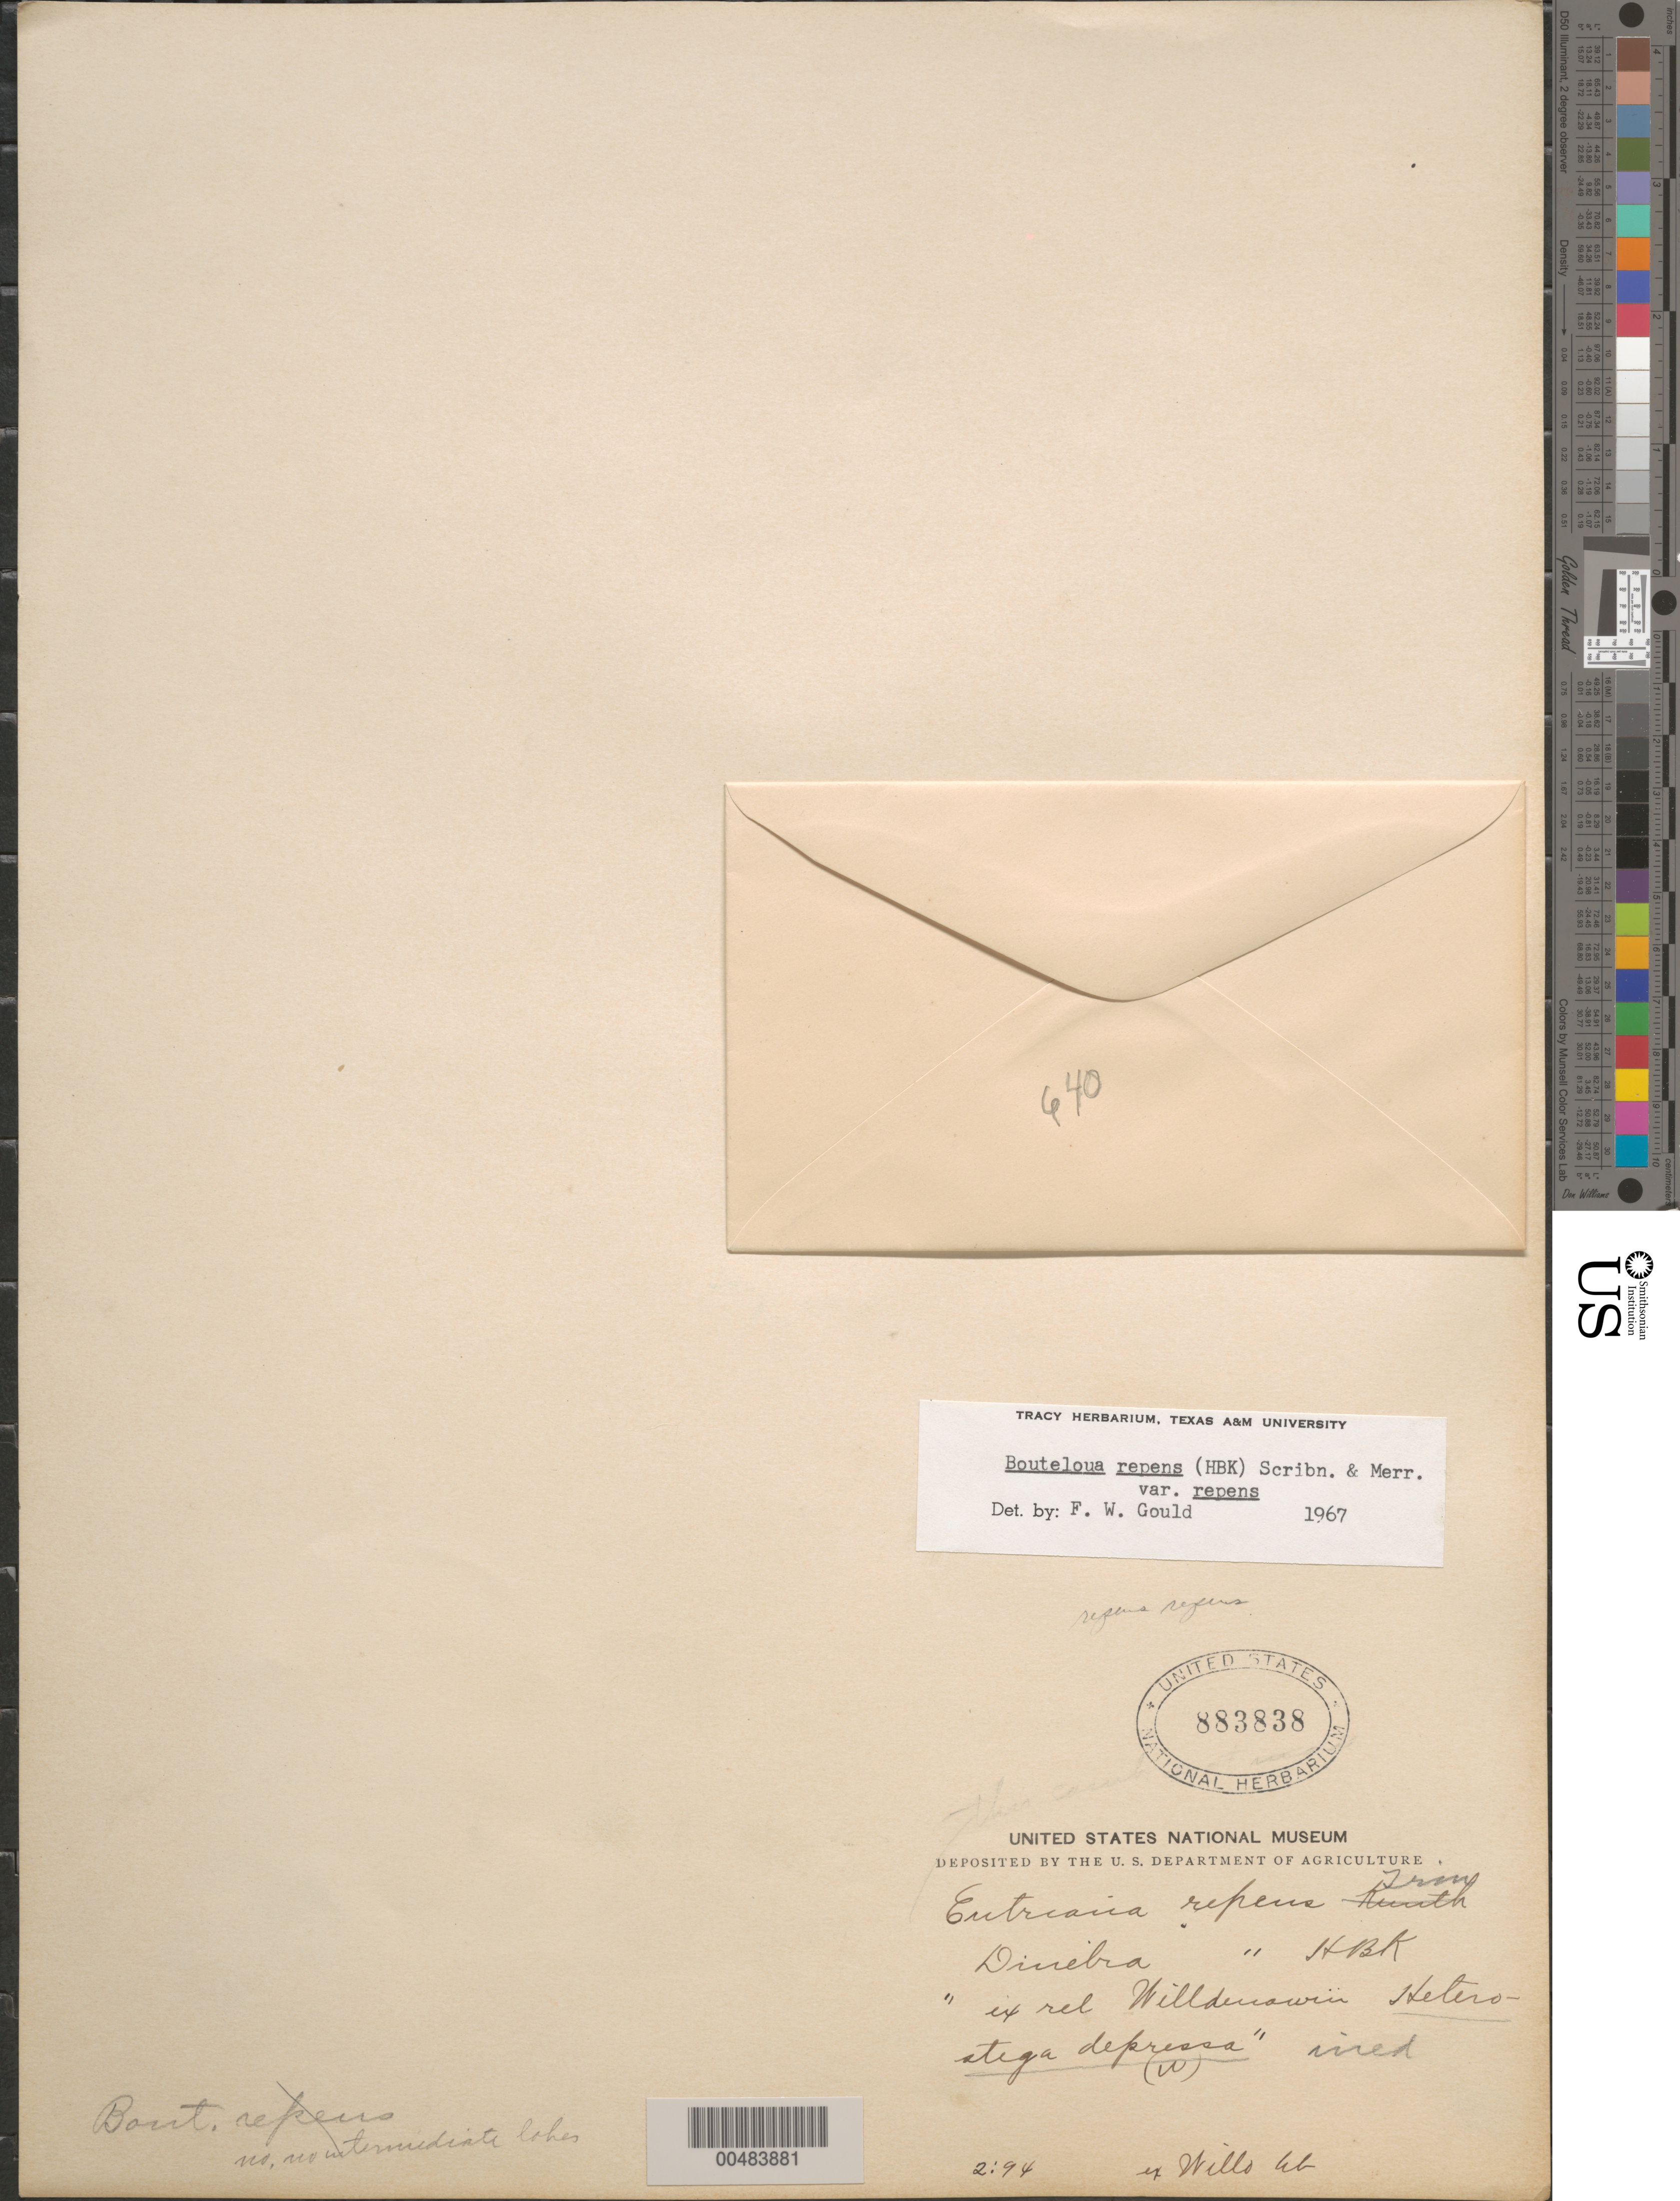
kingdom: Plantae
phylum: Tracheophyta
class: Liliopsida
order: Poales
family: Poaceae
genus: Bouteloua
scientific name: Bouteloua repens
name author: (Kunth) Scribn. & Merr.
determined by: Gould, F. W.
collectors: -. Dinebra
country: Mexico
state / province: Durango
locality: San Ramon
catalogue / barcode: US 883838